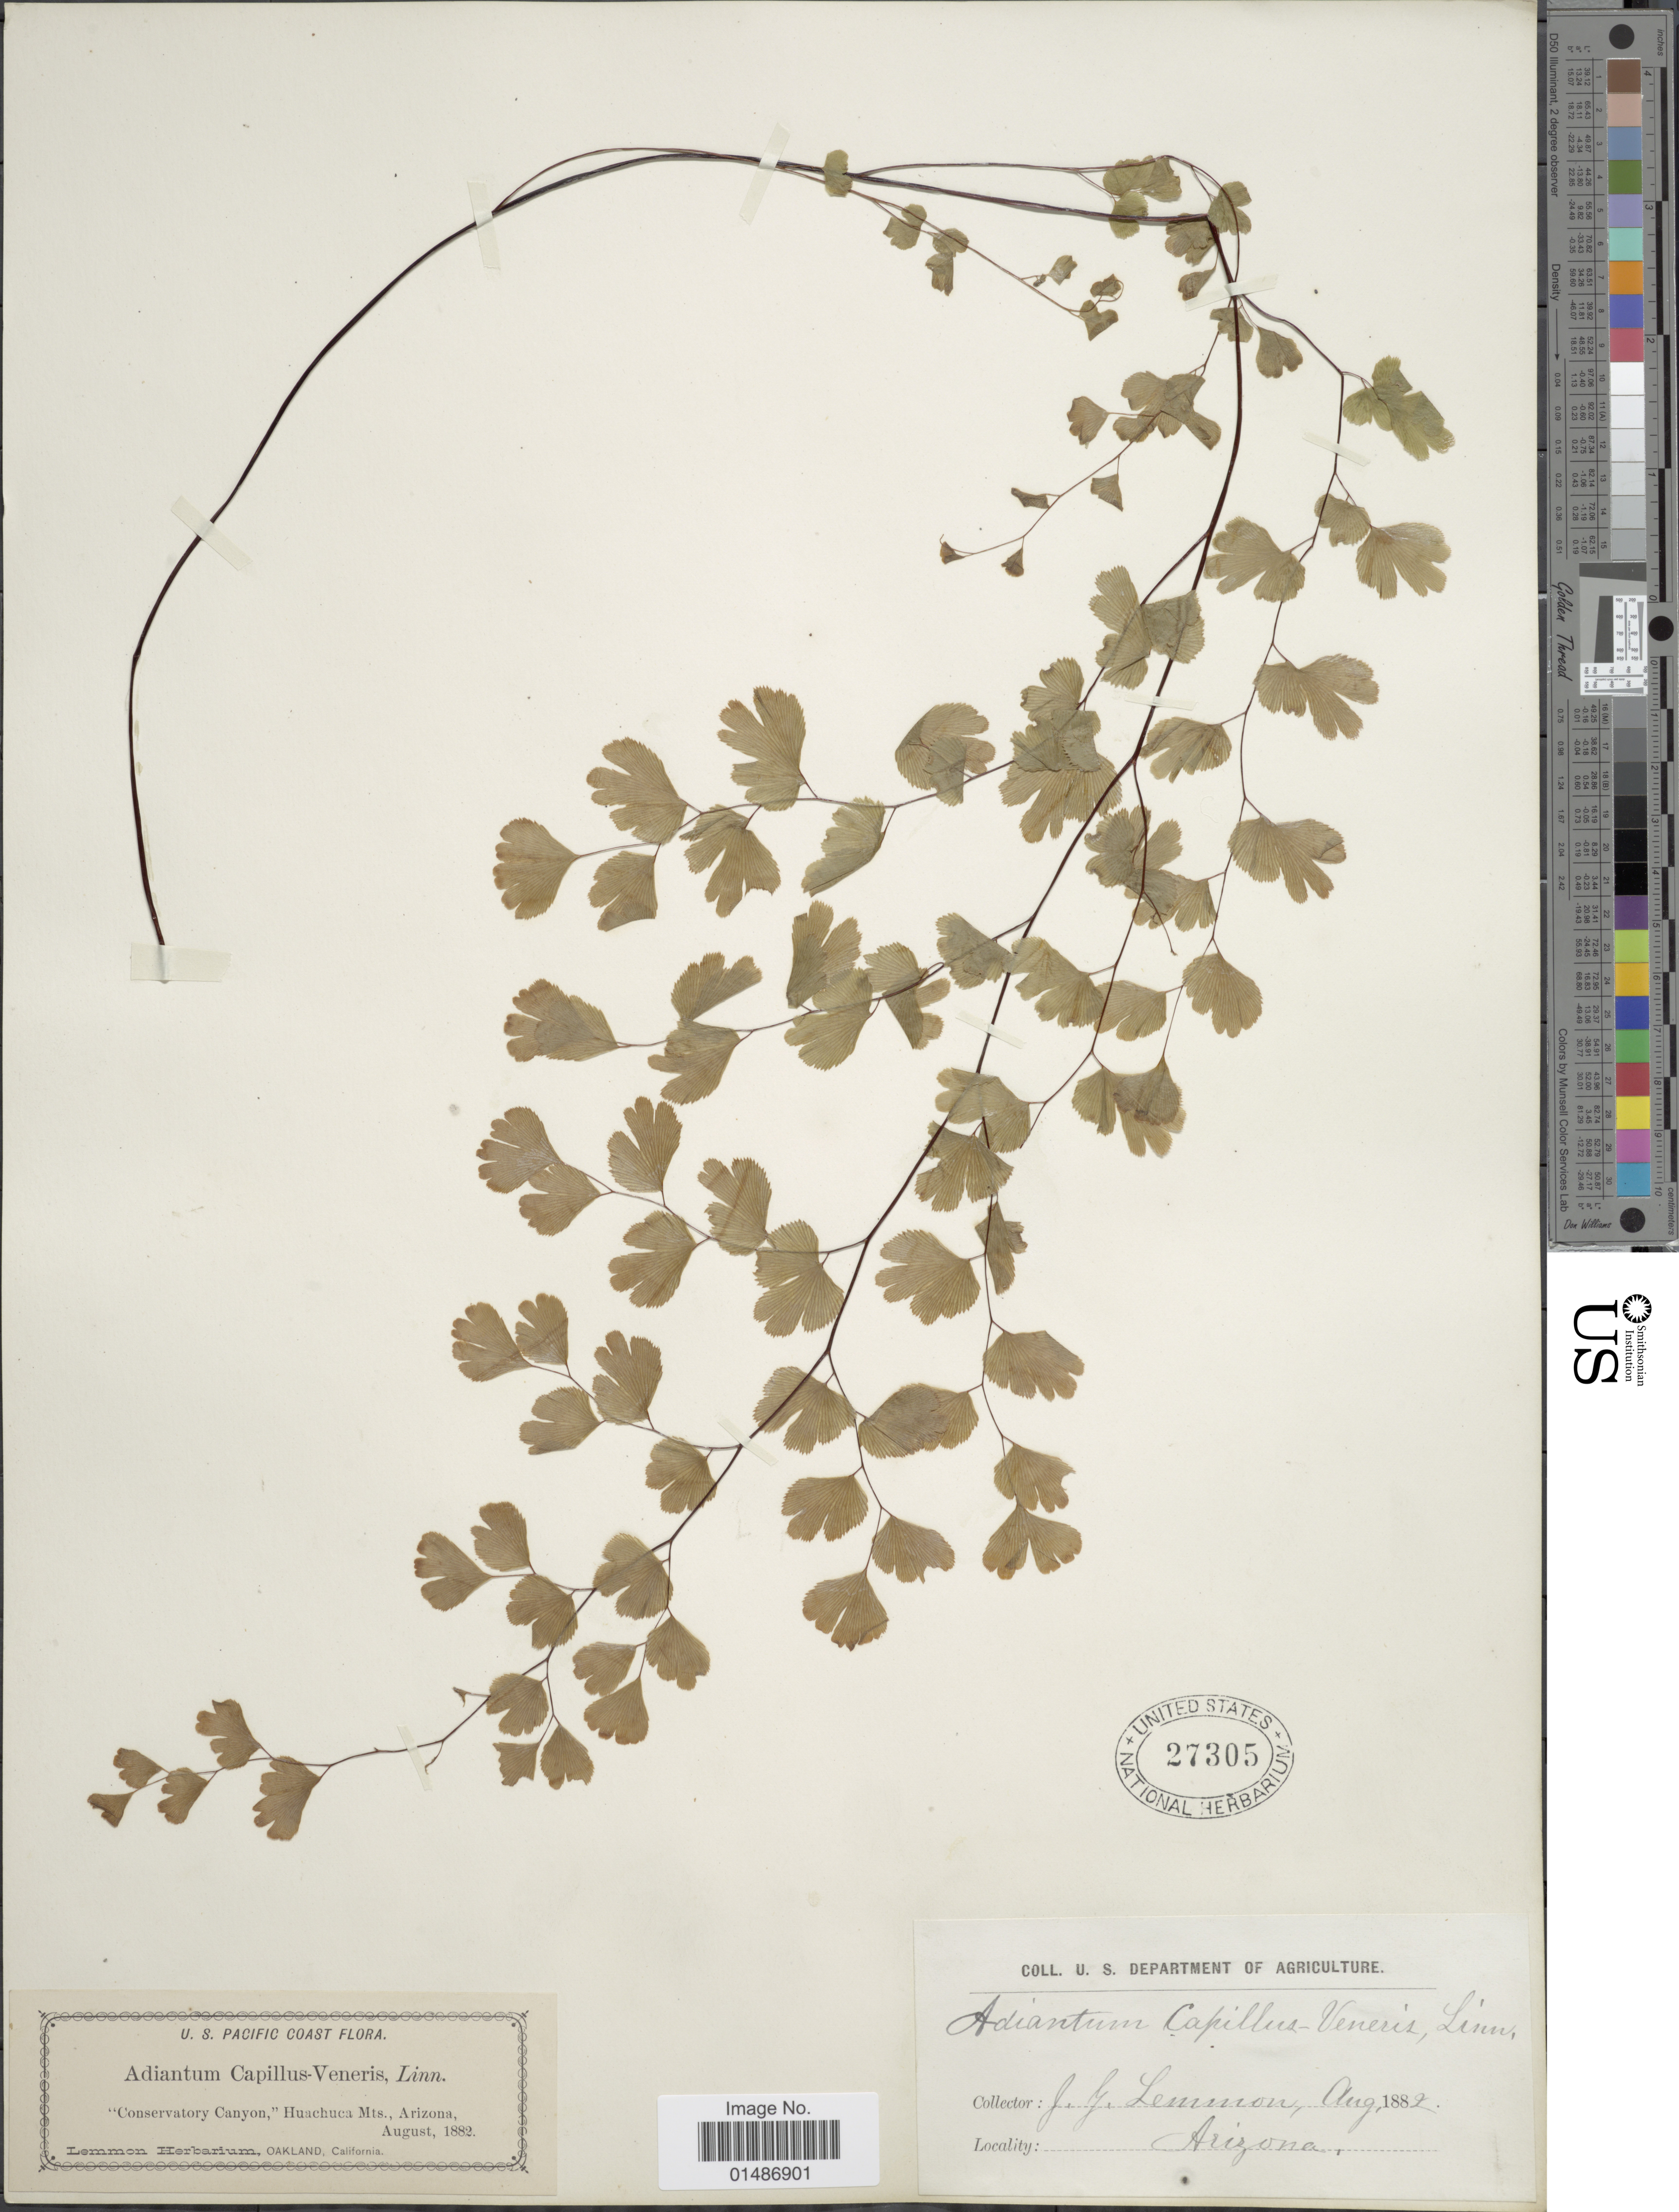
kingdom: Plantae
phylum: Tracheophyta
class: Polypodiopsida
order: Polypodiales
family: Pteridaceae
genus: Adiantum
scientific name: Adiantum capillus-veneris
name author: L.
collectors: J. Lemmon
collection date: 1882-08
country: United States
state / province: Arizona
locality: U.S. Pacific Coast. "Conservatory Canyon", Huachuca Mts.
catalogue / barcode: US 27305